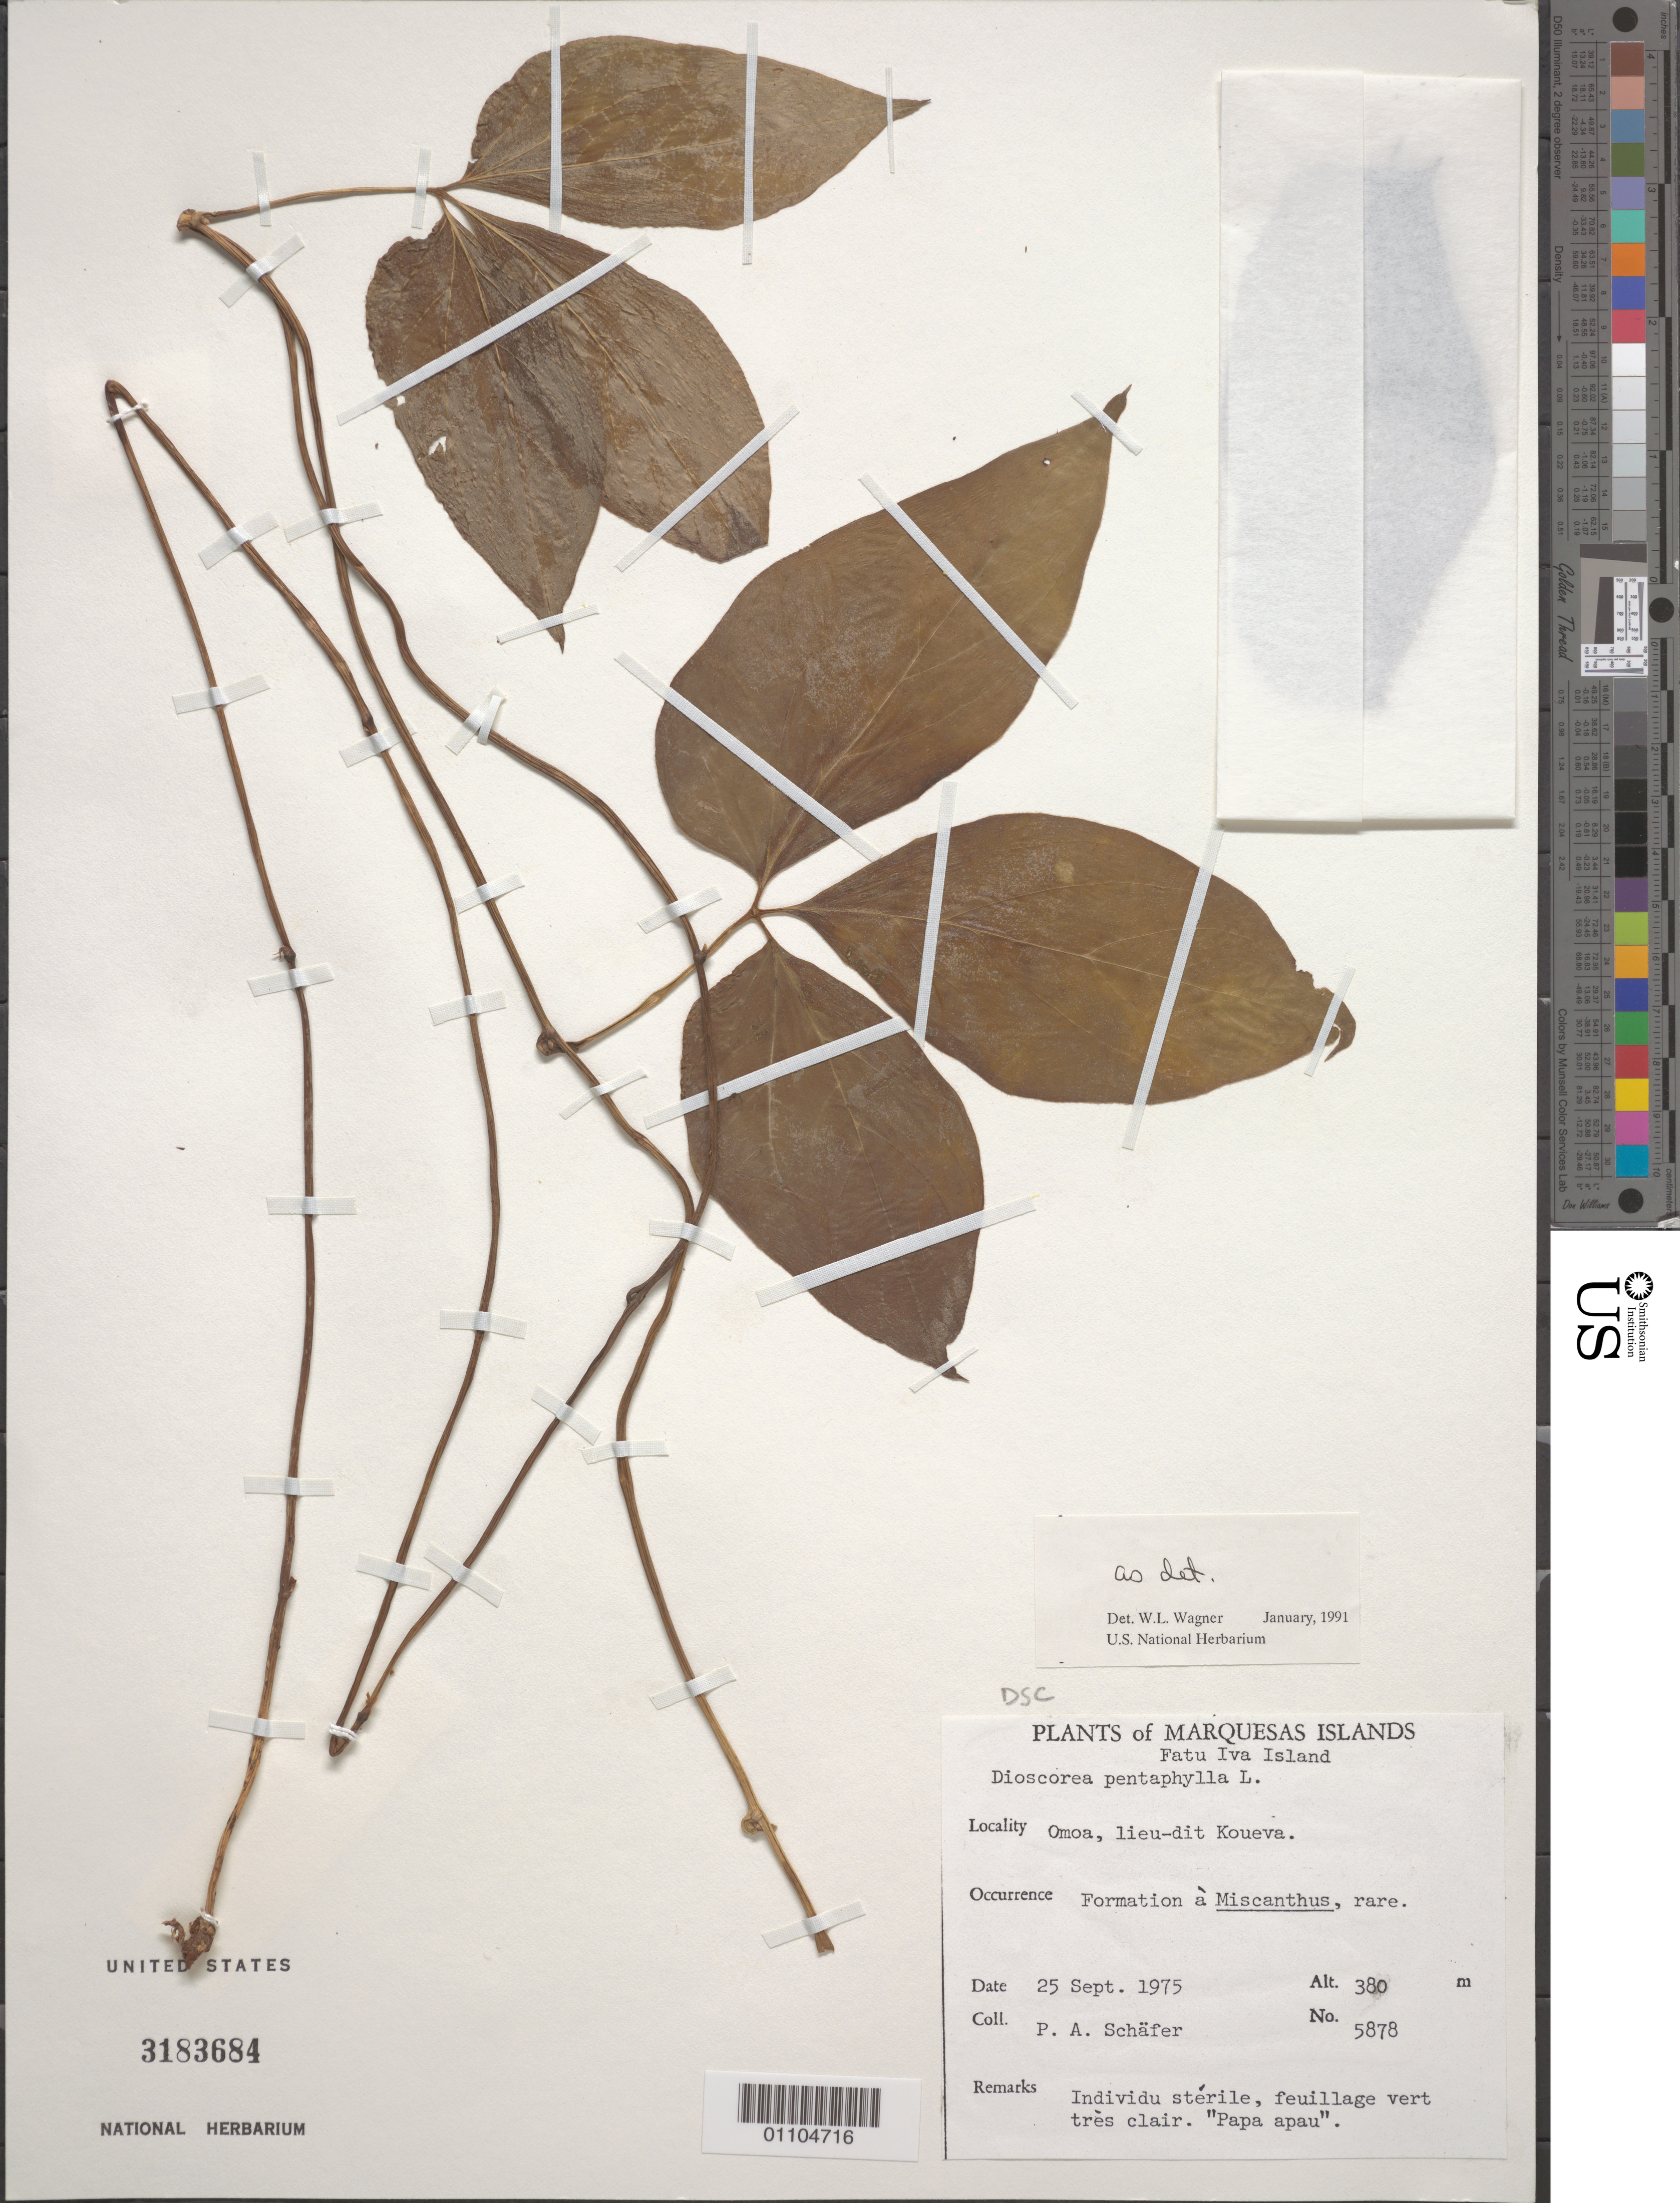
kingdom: Plantae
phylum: Tracheophyta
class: Liliopsida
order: Dioscoreales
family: Dioscoreaceae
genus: Dioscorea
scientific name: Dioscorea pentaphylla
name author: L.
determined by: Wagner, W. L., (BOT), Smithsonian Institution - National Museum of Natural History (UNITED STATES)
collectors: P. A. Schäfer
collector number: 5878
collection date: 1975-09-25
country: French Polynesia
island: Fatu Hiva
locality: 'Omo'a, lieu-dit Koueva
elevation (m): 380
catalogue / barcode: US 3183684